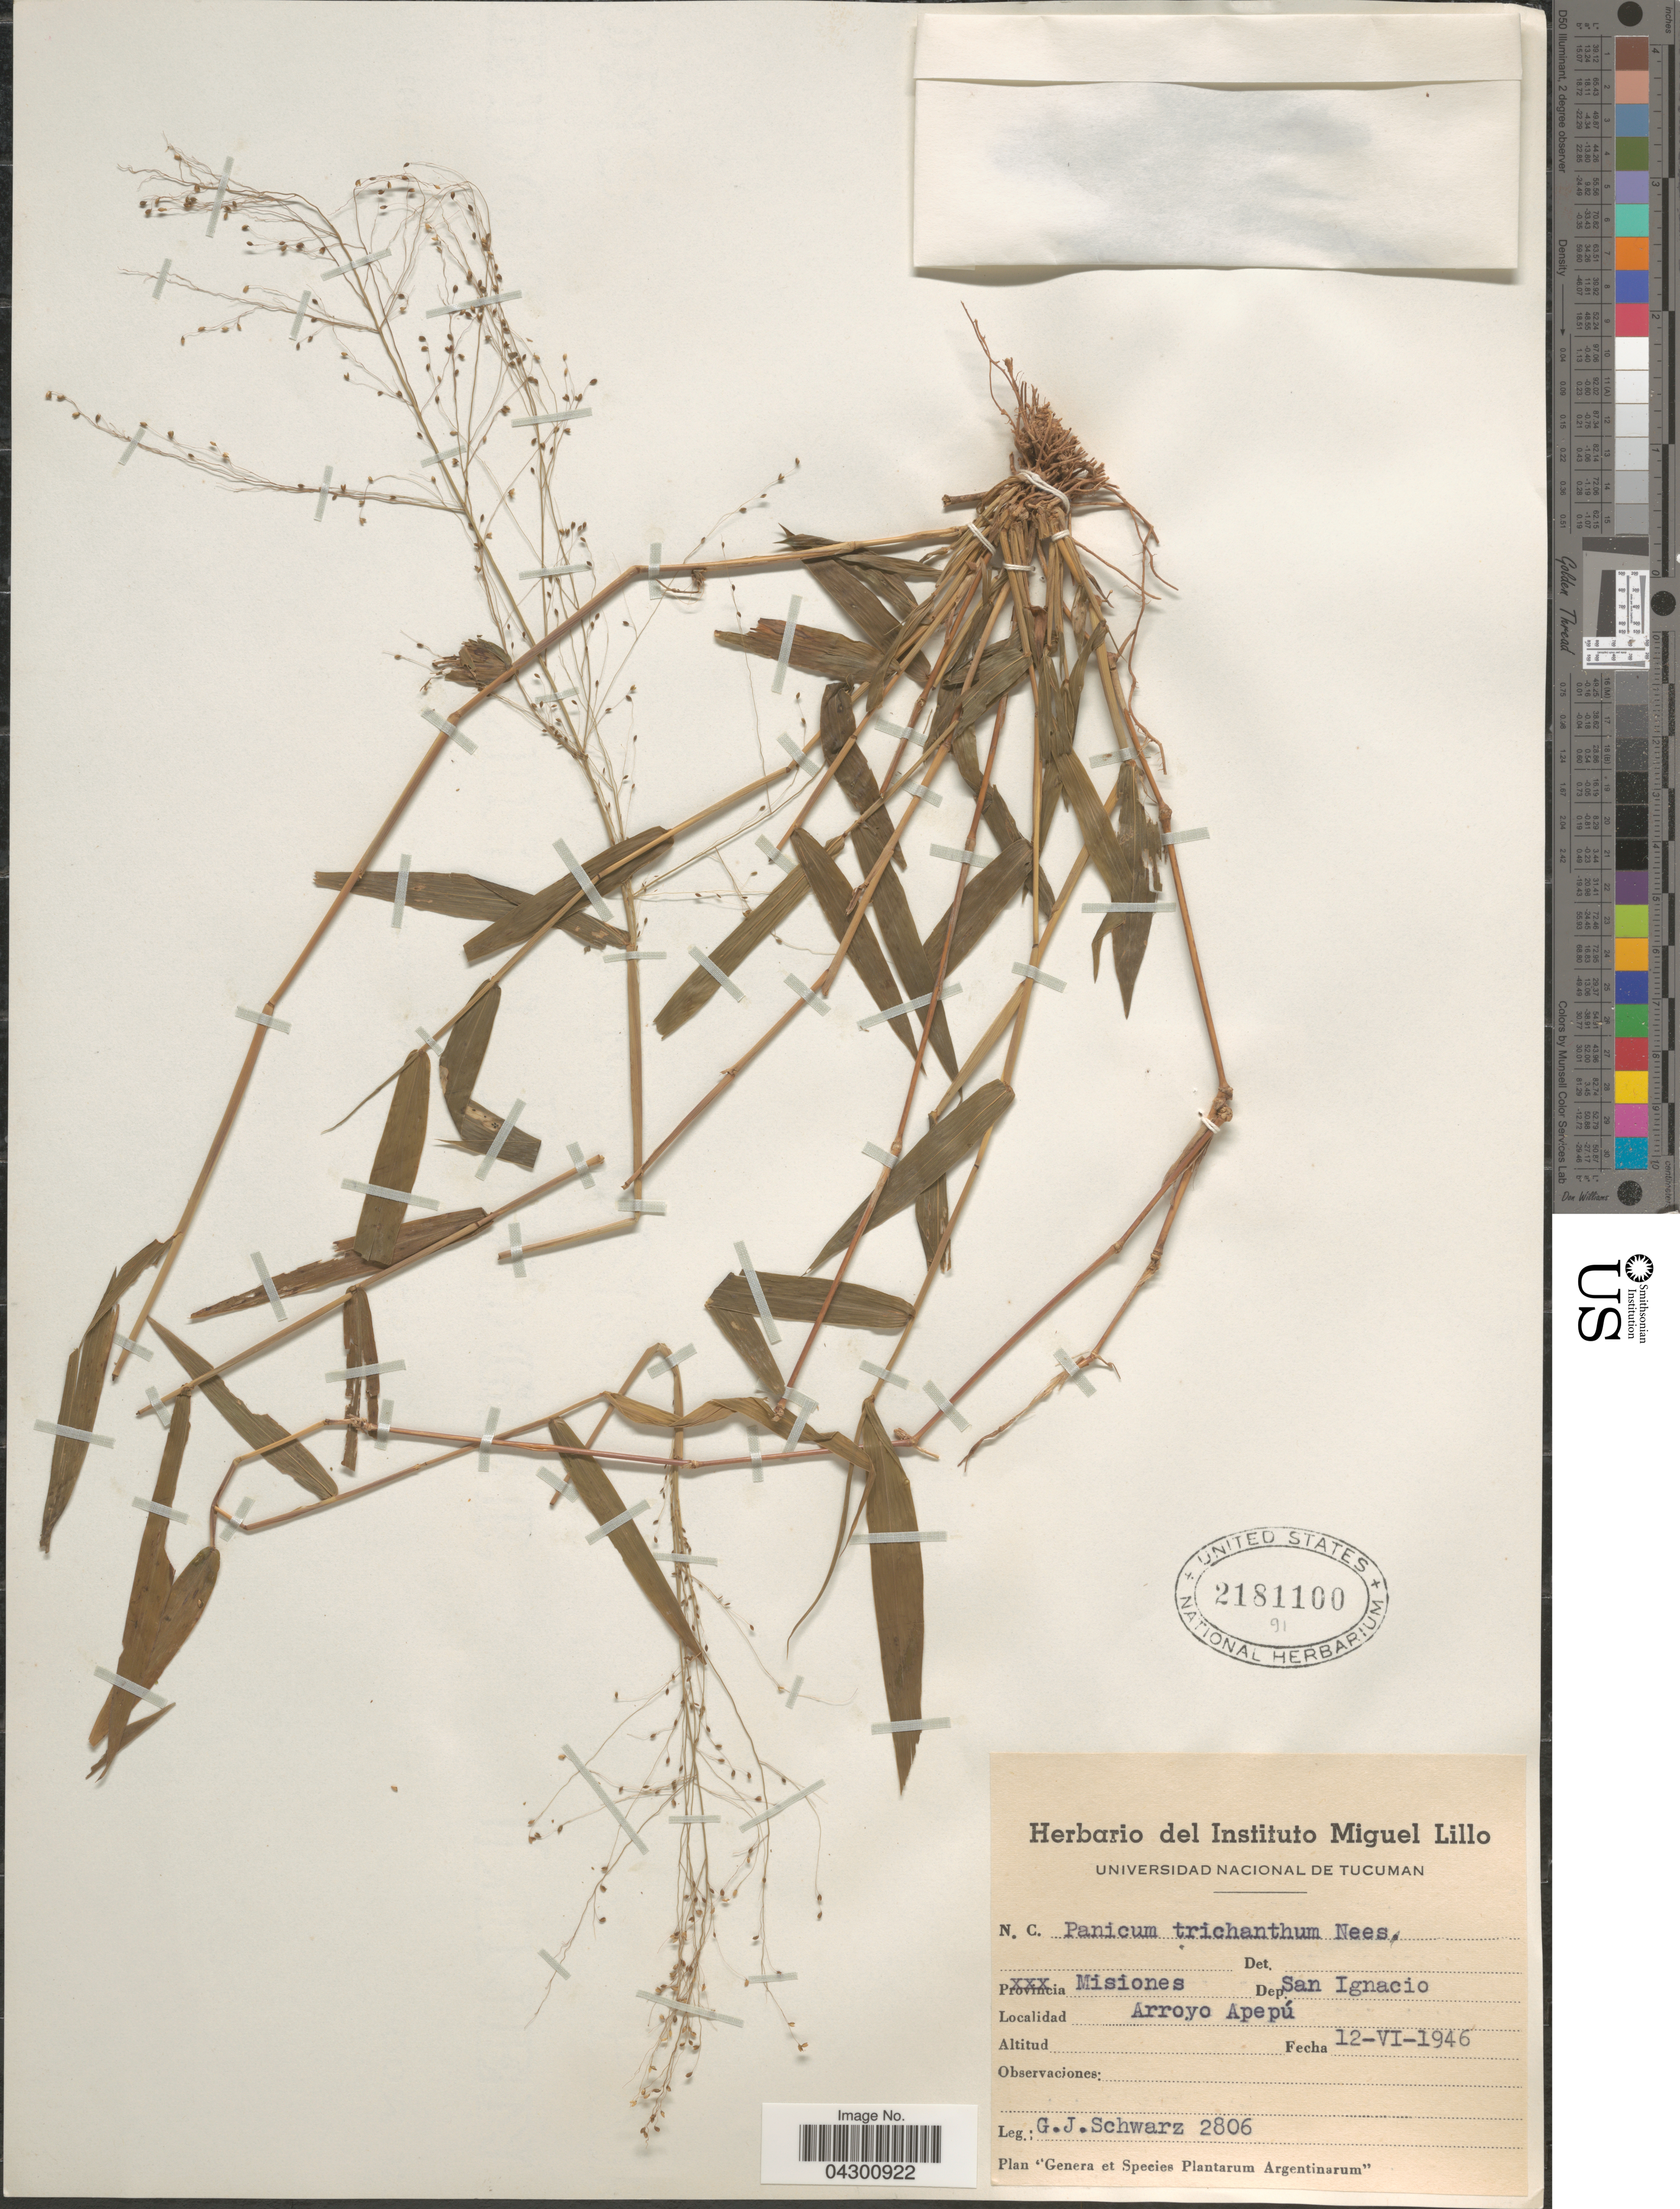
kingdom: Plantae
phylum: Tracheophyta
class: Liliopsida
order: Poales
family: Poaceae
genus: Panicum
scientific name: Panicum trichanthum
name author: Nees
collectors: G. J. Schwarz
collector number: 2806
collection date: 1946-06-12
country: Argentina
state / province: Misiones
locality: Dep. San Ignacio. Arroyo Apepú.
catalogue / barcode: US 2181100